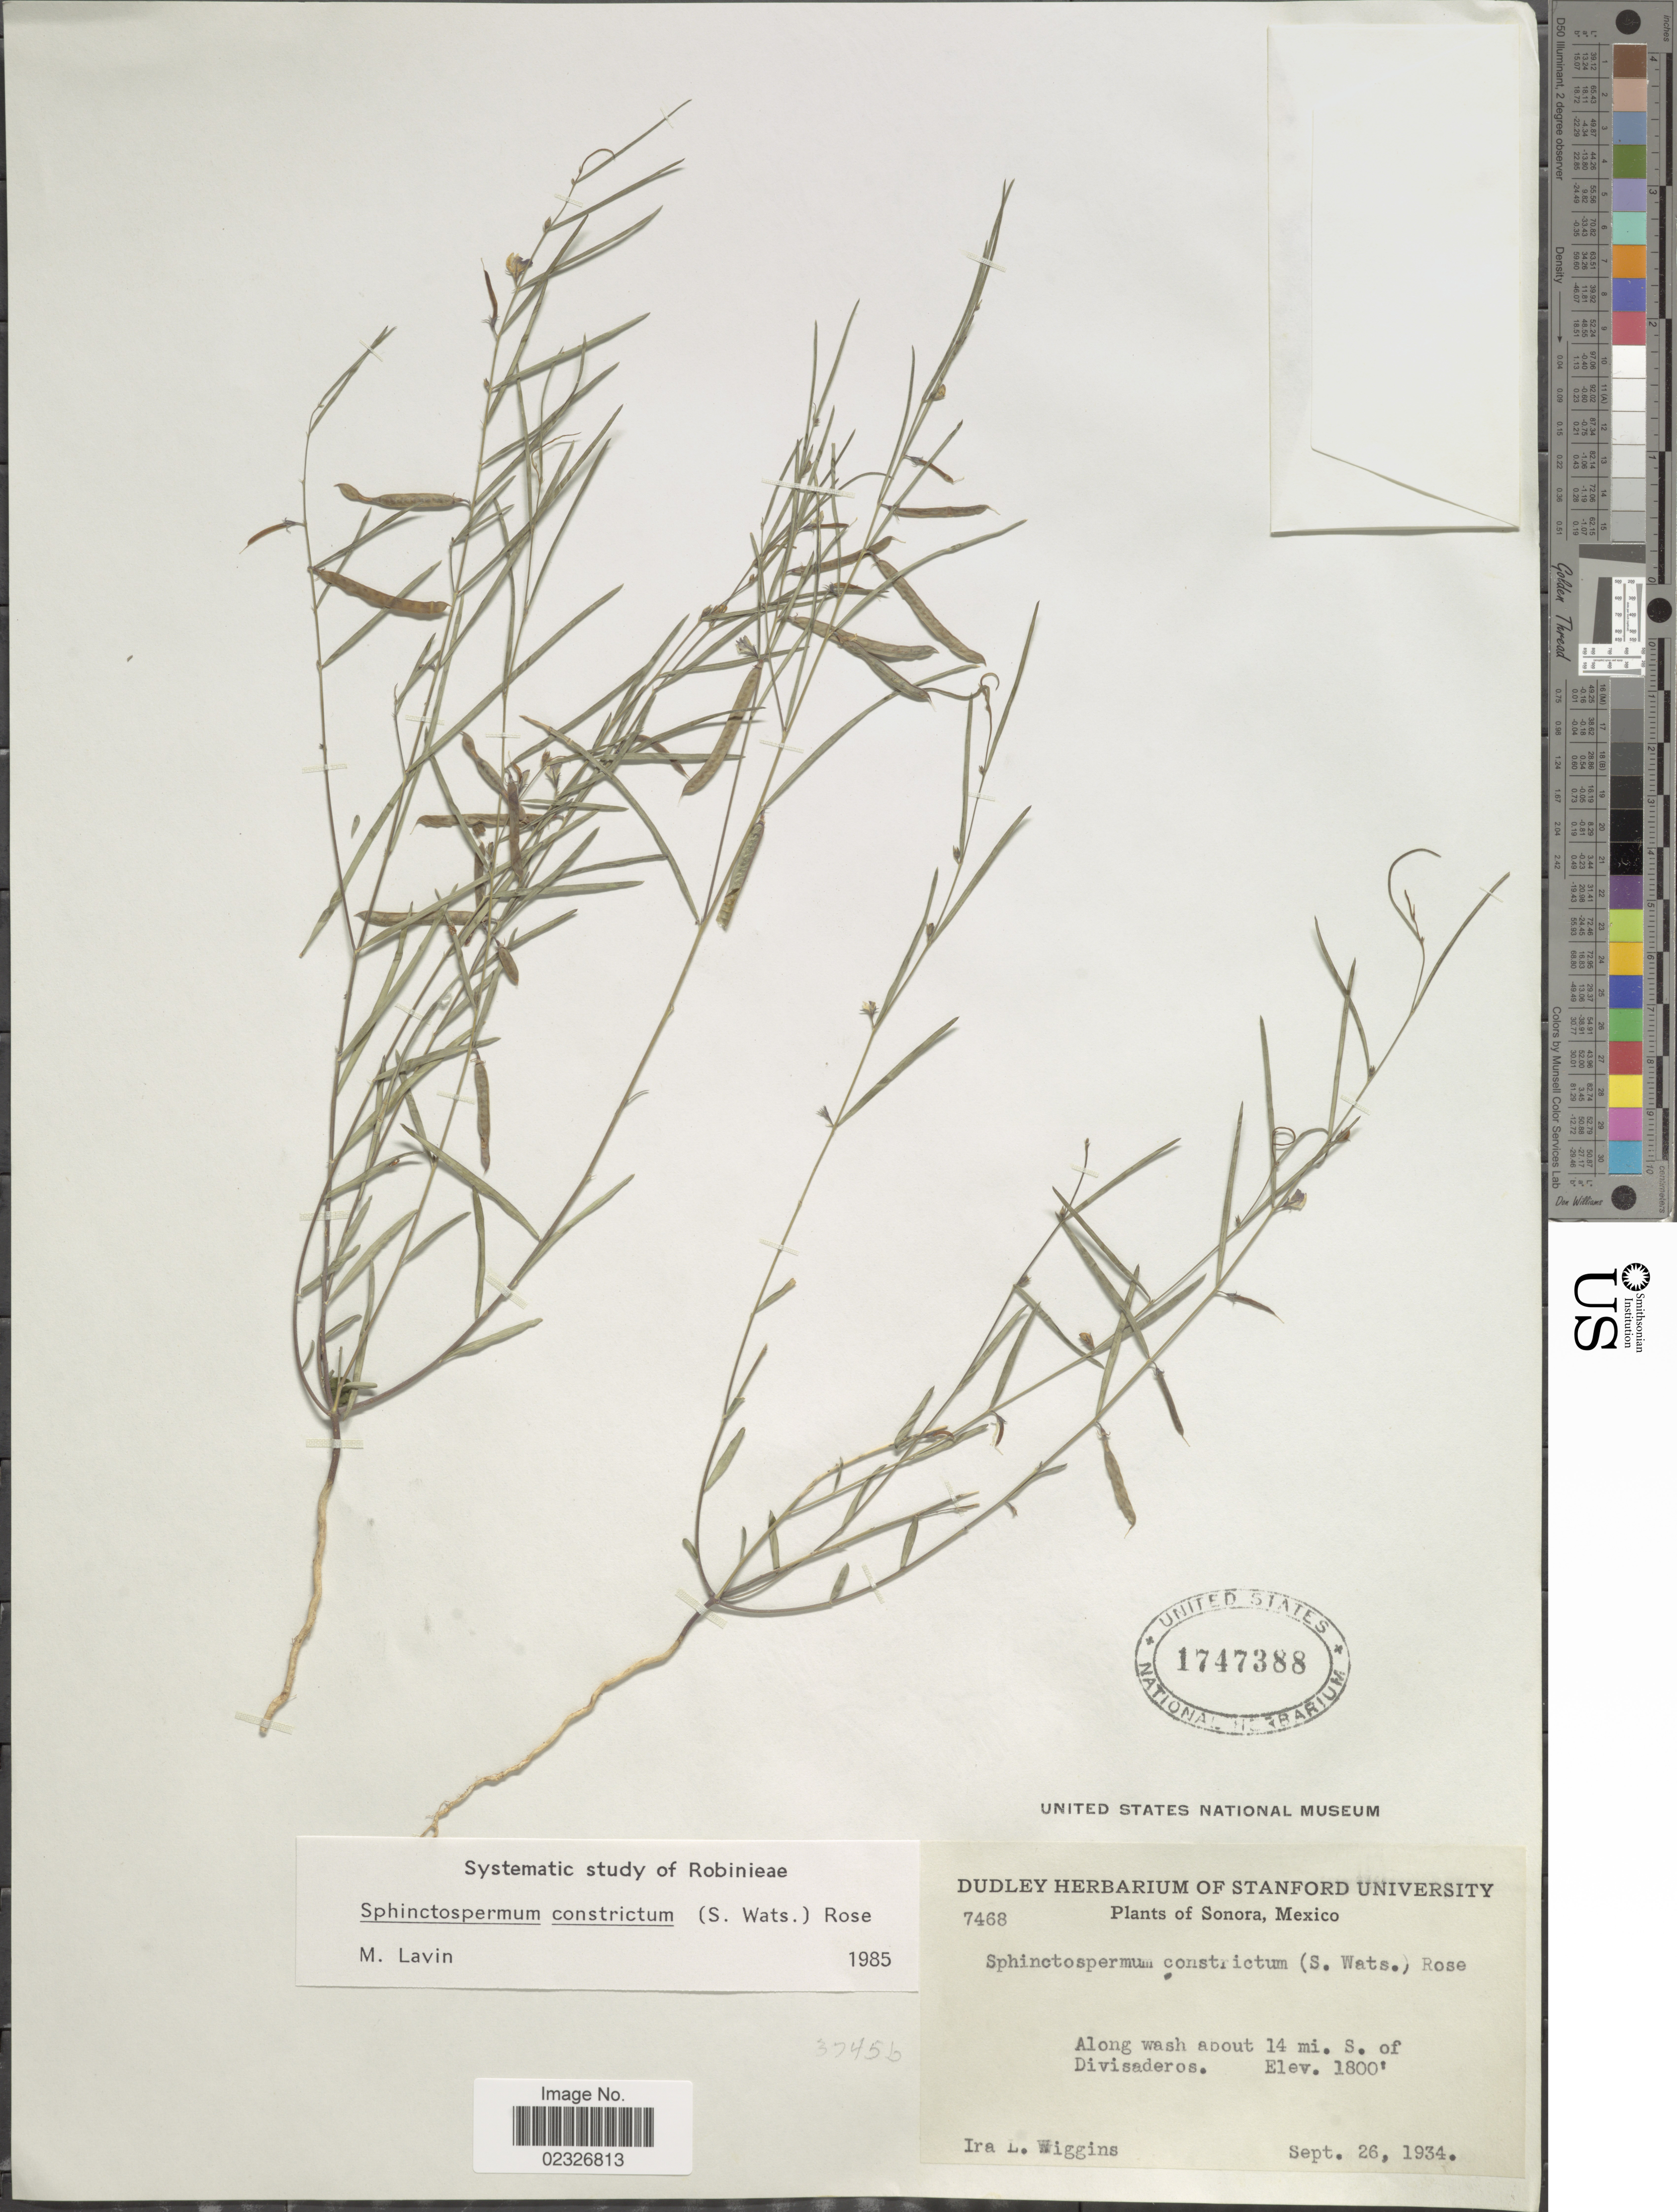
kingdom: Plantae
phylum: Tracheophyta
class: Magnoliopsida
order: Fabales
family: Fabaceae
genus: Sphinctospermum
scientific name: Sphinctospermum constrictum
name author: (S. Watson) Rose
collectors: I. L. Wiggins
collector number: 7468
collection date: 1934-09-26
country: Mexico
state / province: Sonora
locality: Along wash about 14 mi. S. of Divisaderos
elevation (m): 549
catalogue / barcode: US 1747388